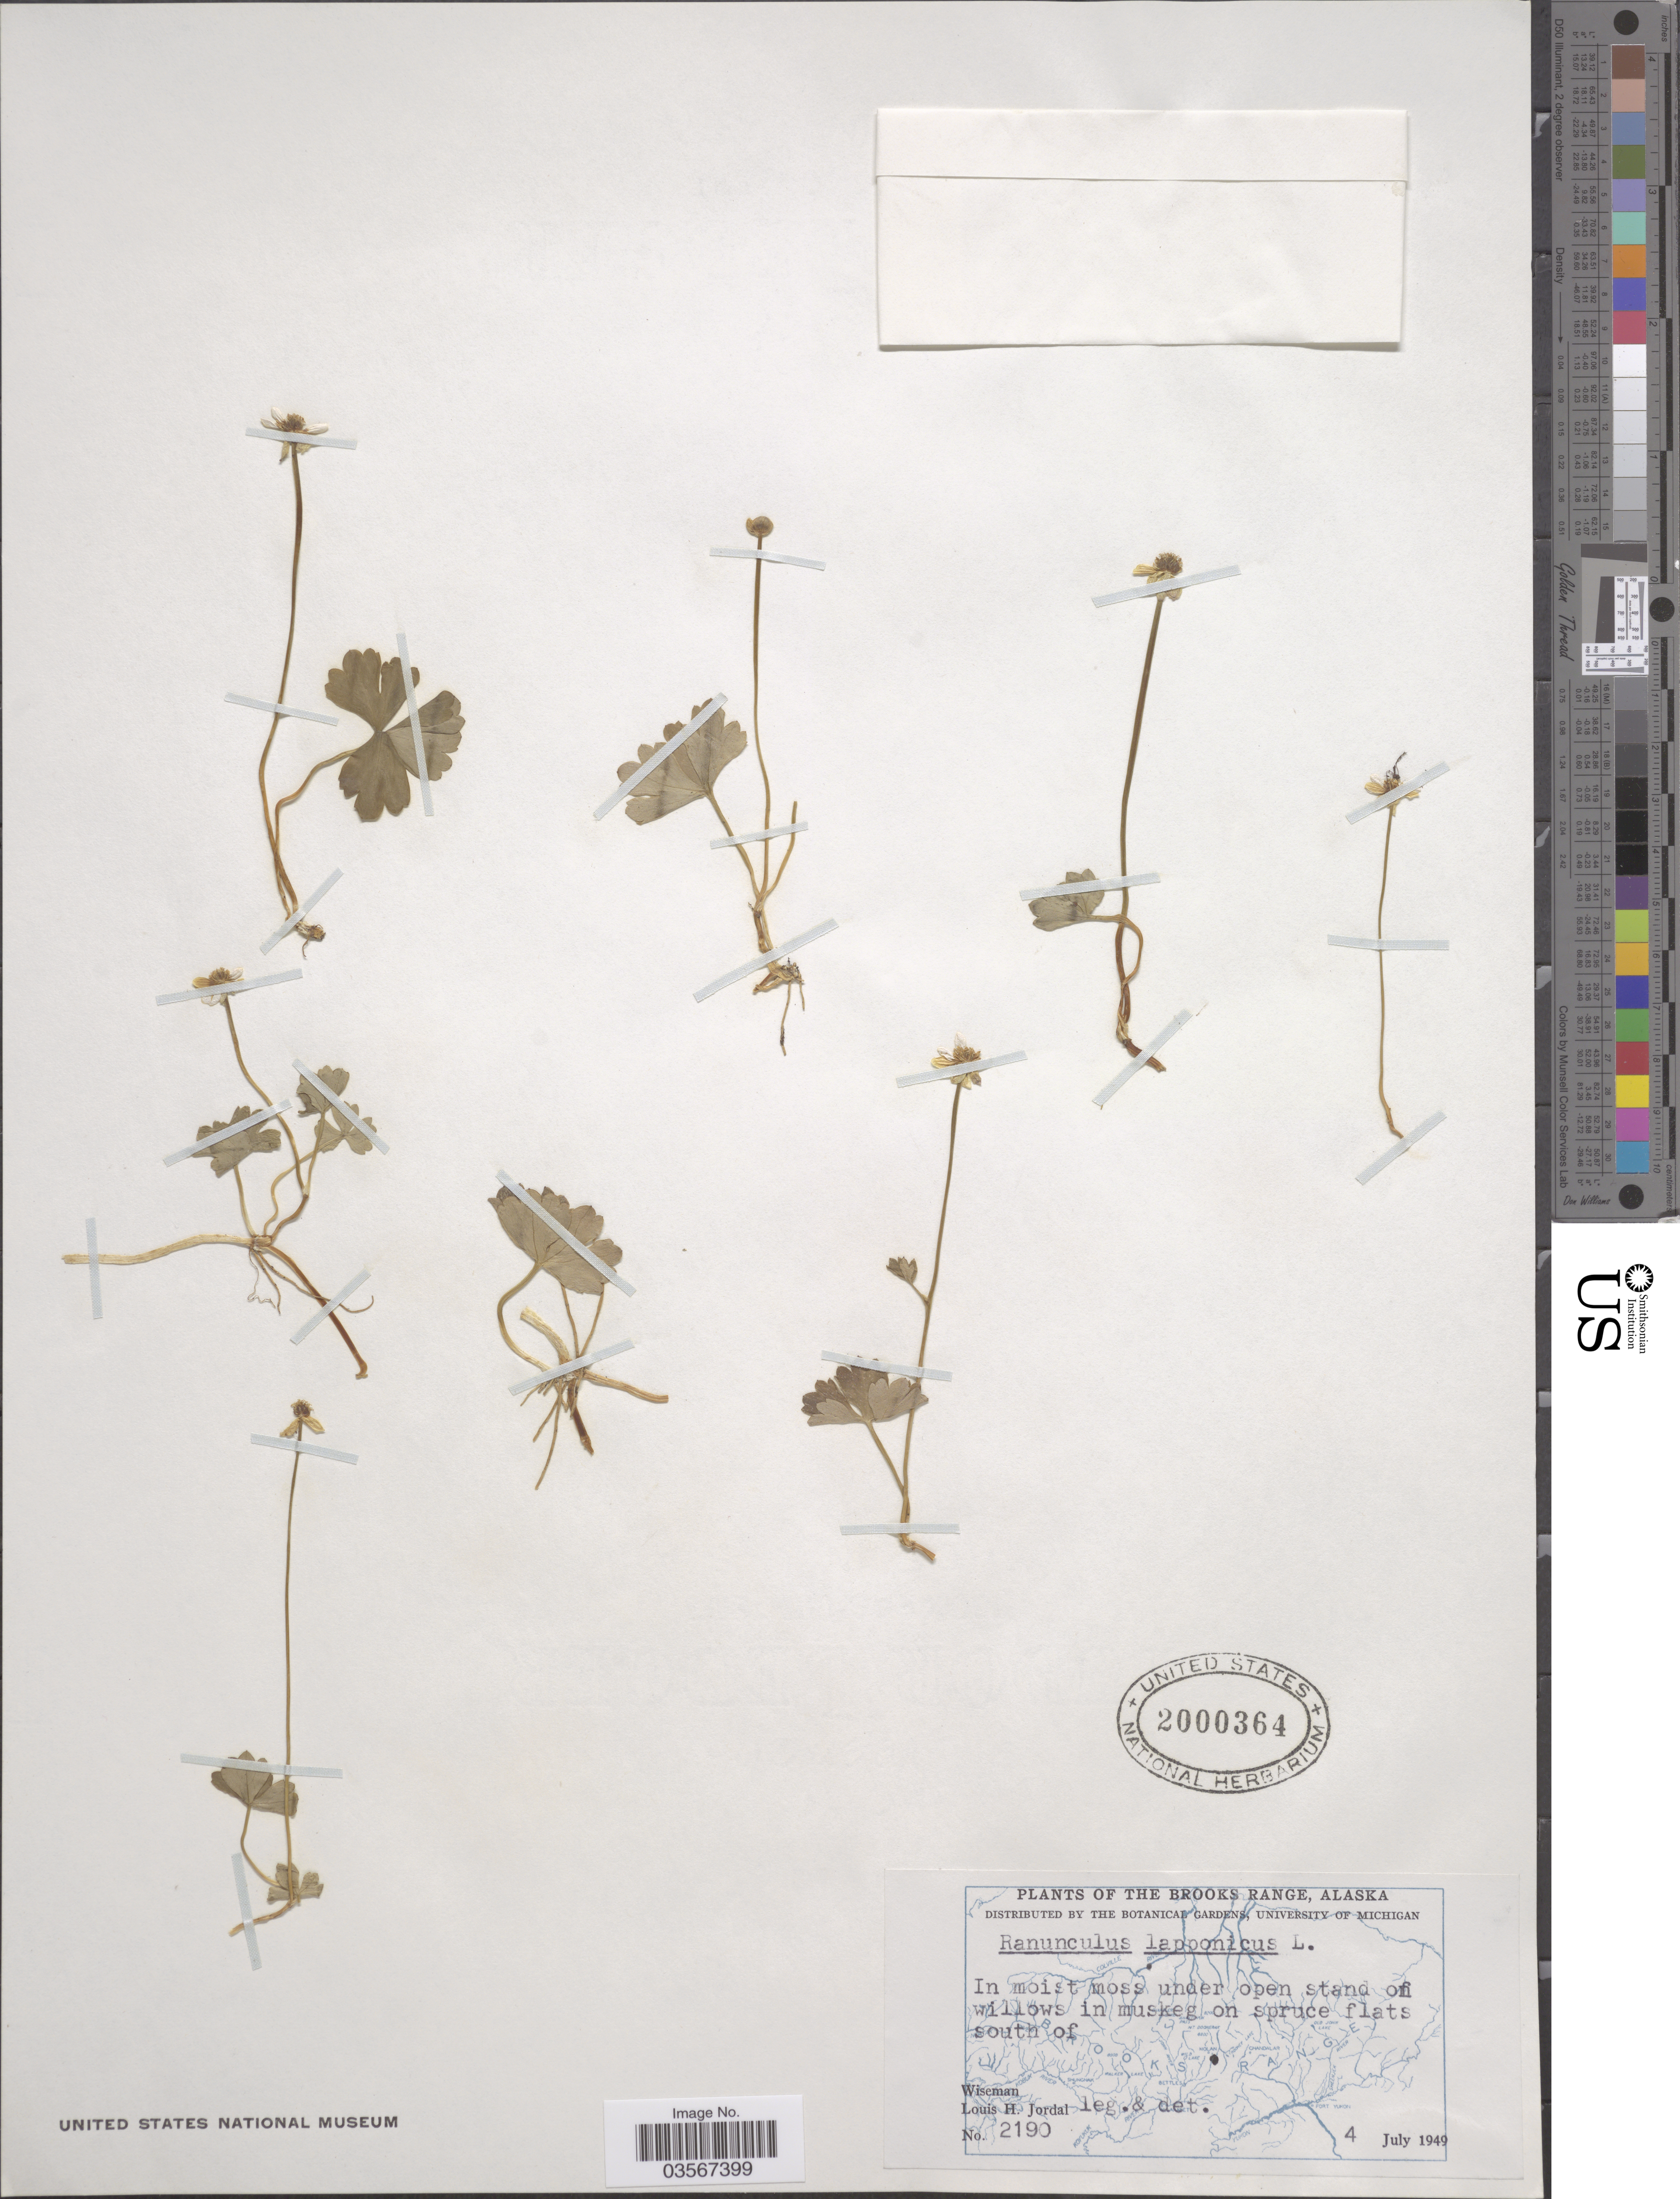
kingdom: Plantae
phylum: Tracheophyta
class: Magnoliopsida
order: Ranunculales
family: Ranunculaceae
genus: Ranunculus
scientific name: Ranunculus lapponicus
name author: L.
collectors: L. Jordal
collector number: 2190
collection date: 1949-07-04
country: United States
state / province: Alaska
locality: The Brooks Range. South of Wiseman.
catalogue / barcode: US 2000364